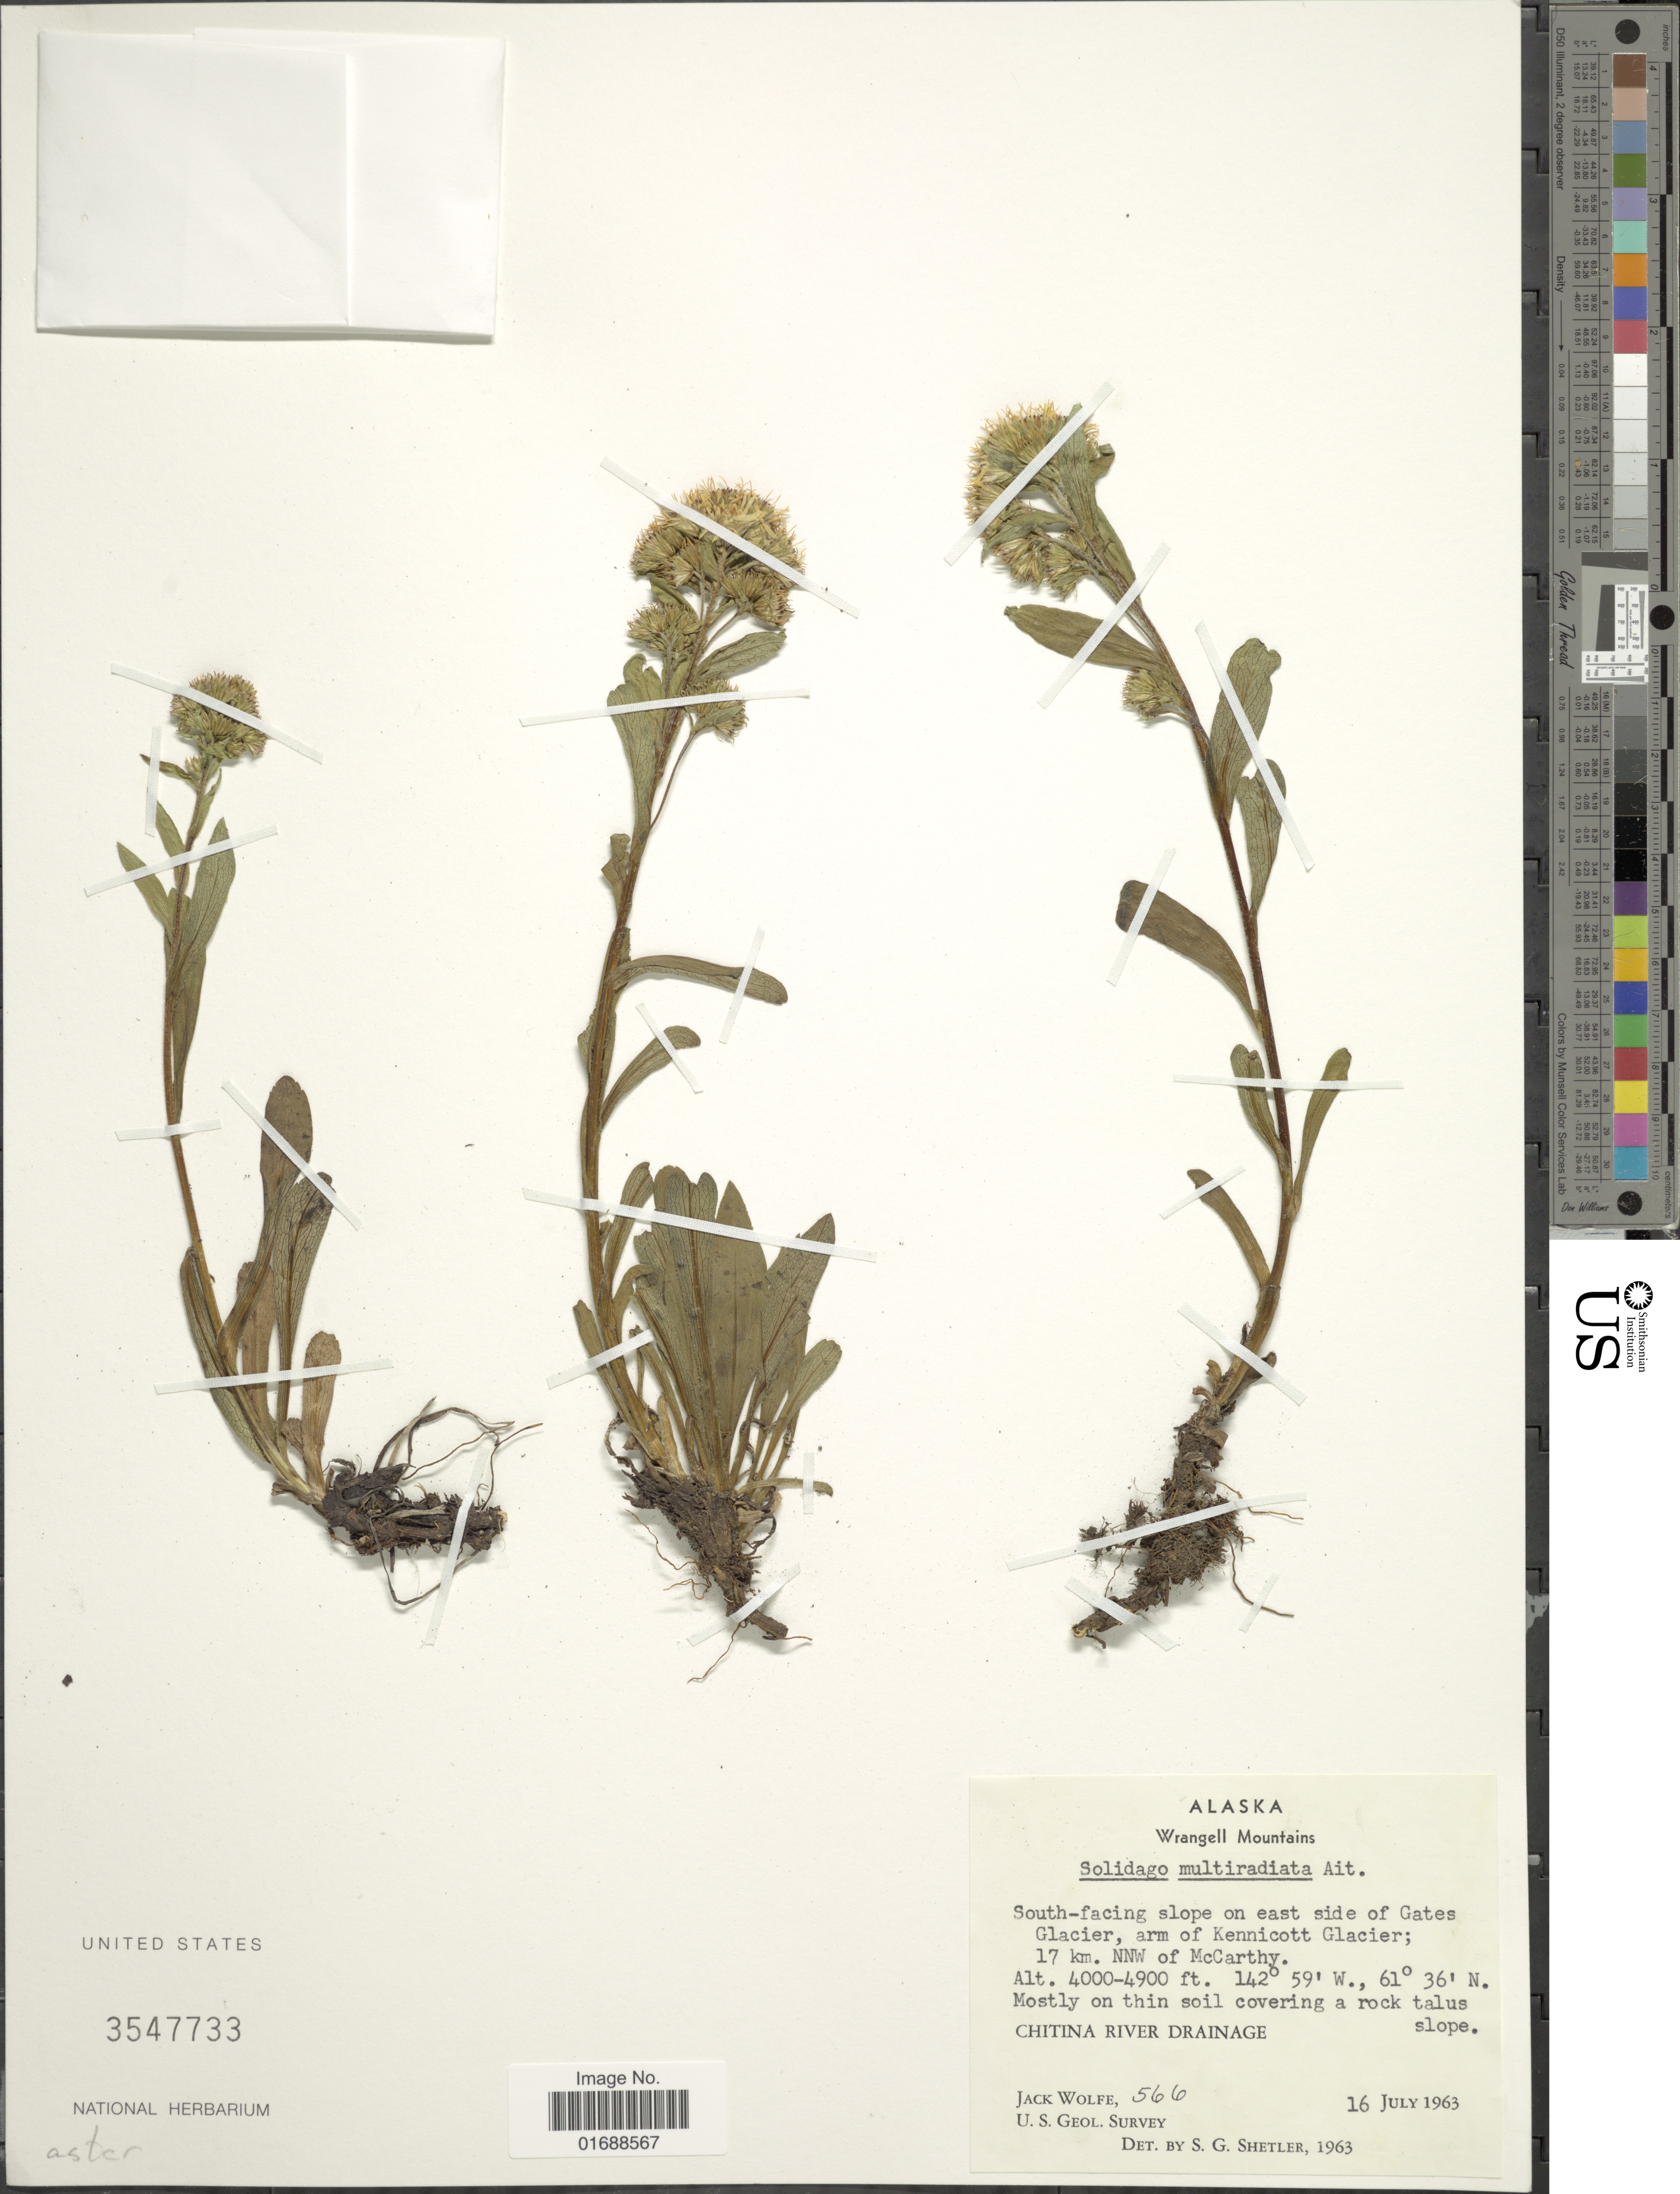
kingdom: Plantae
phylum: Tracheophyta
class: Magnoliopsida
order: Asterales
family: Asteraceae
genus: Solidago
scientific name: Solidago multiradiata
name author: Aiton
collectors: J. Wolfe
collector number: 566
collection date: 1963-07-16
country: United States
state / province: Alaska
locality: Wrangell Mountains, South facing slope on east side of Gates Glacier, arm of Kennicott Glacier; 17 km. NNW of McCarthy, Chitina River Drainage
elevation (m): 1219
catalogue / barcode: US 3547733